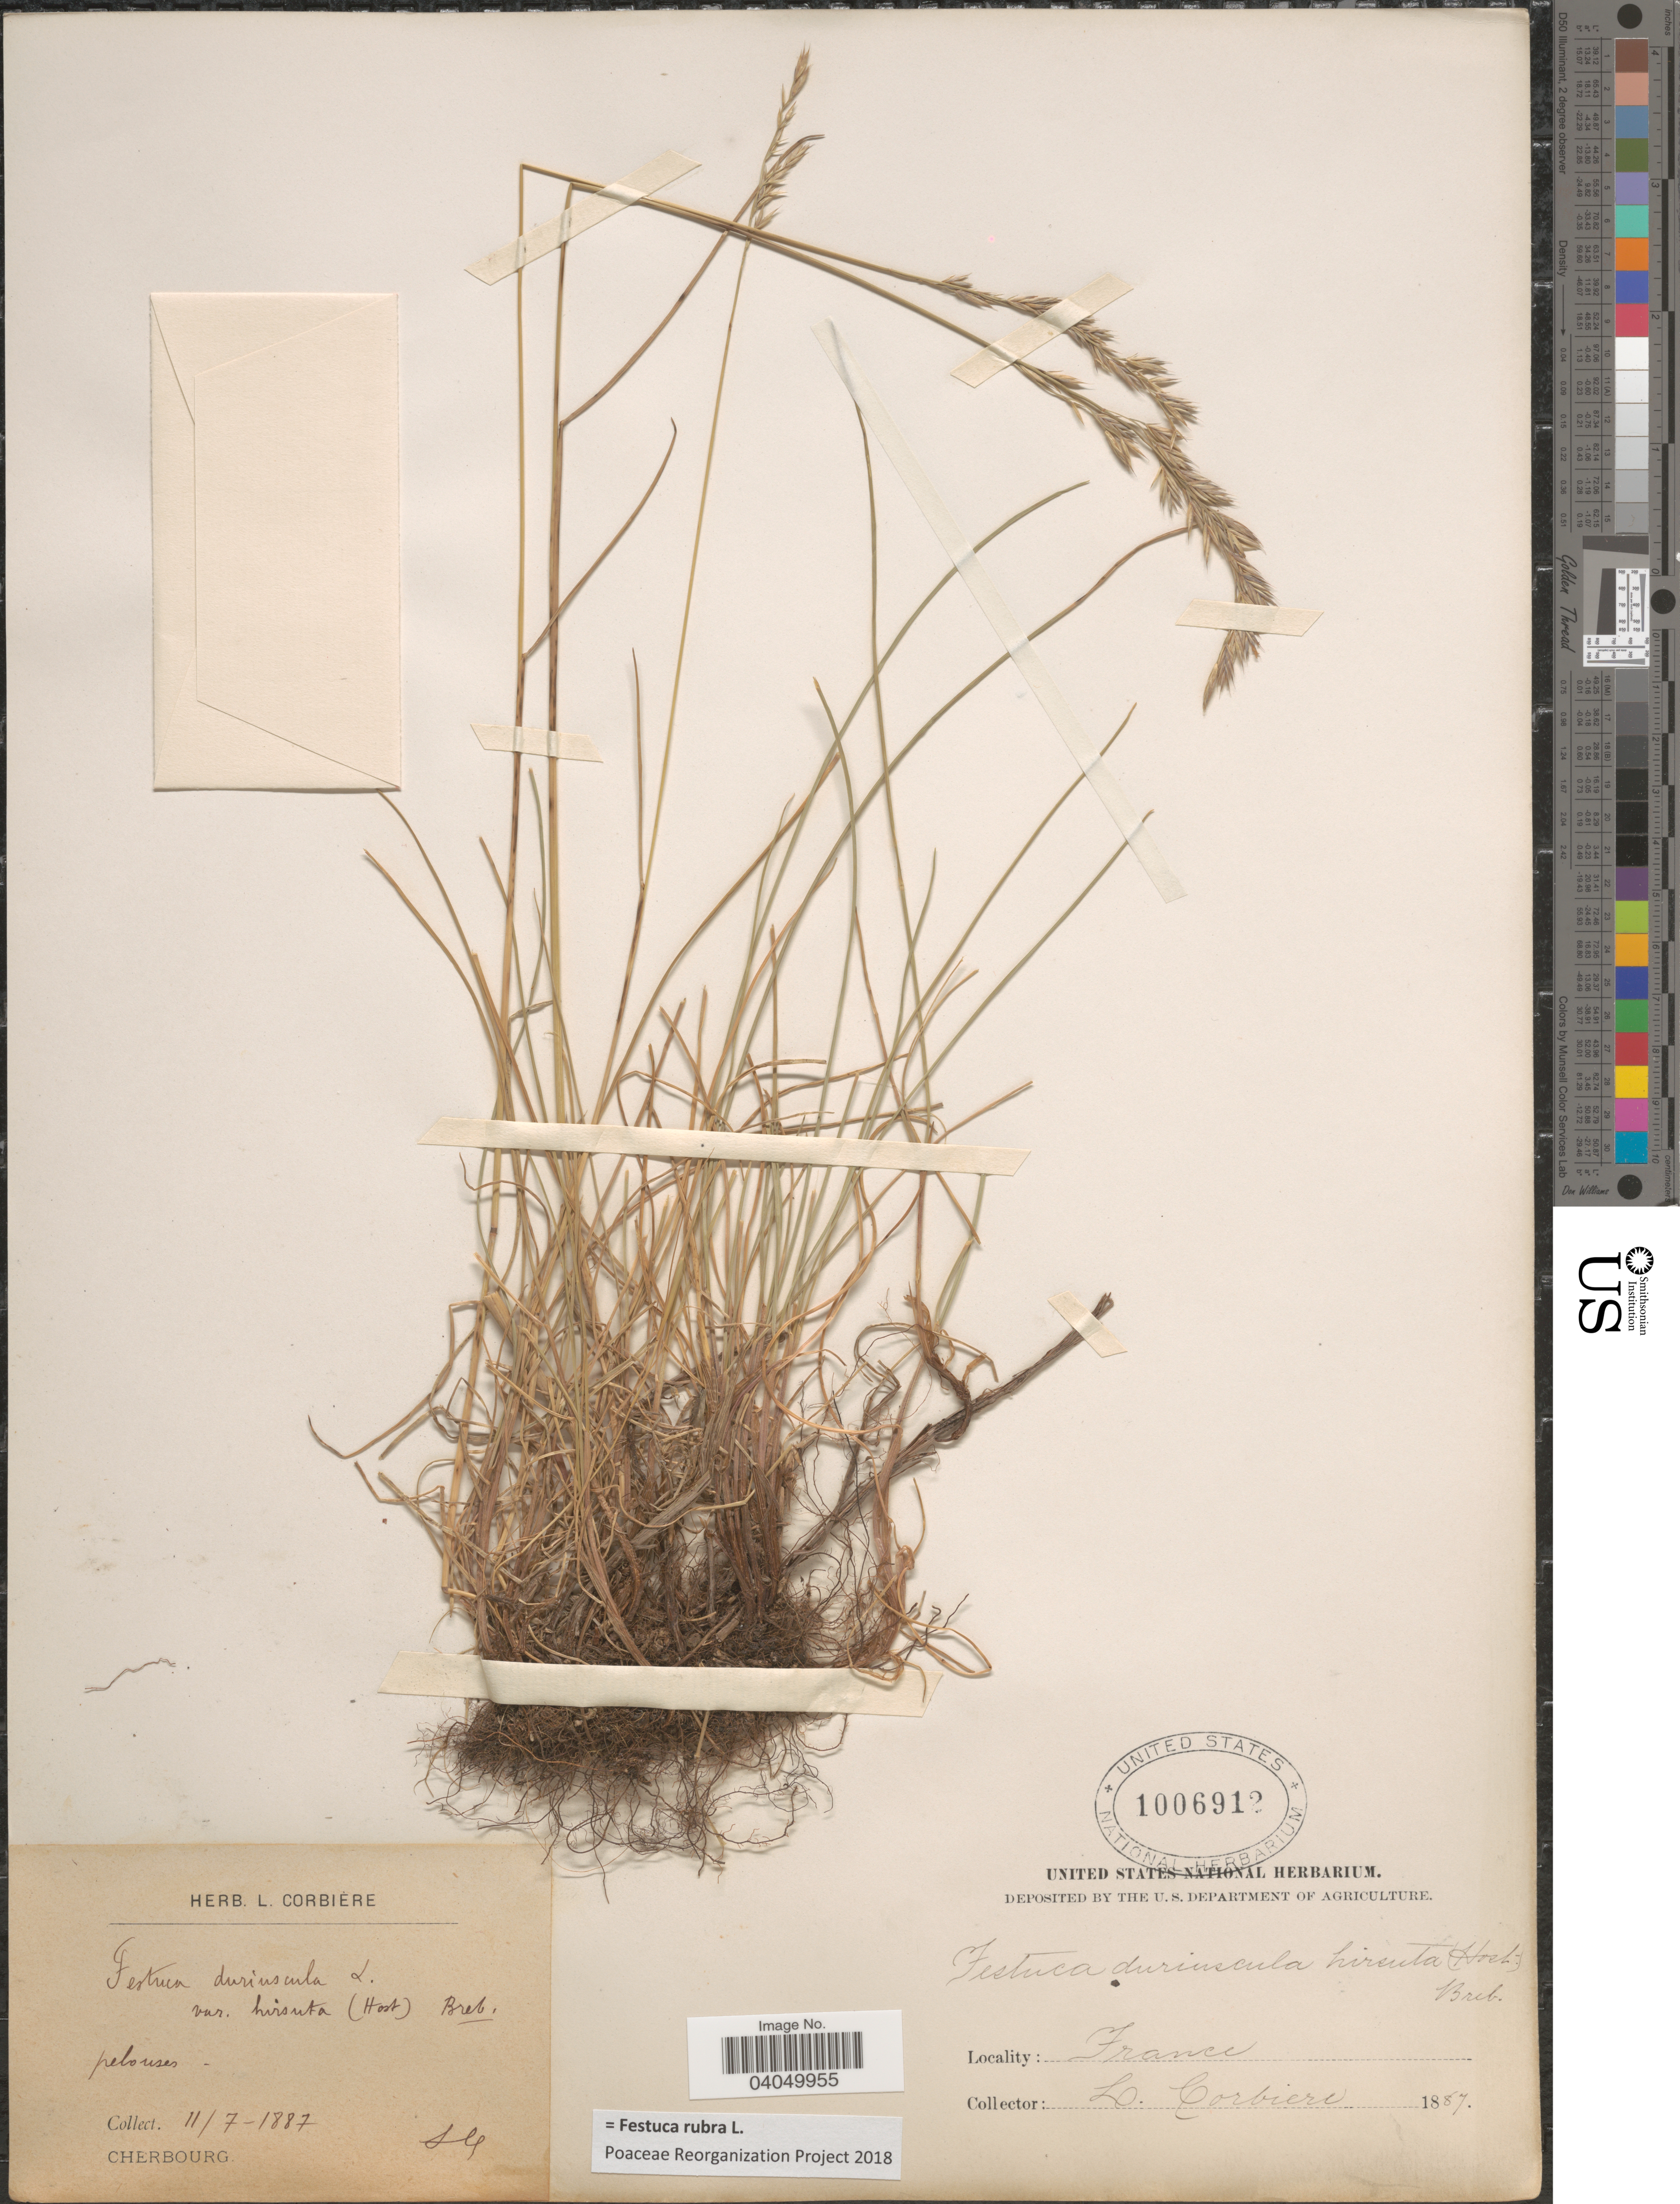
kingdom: Plantae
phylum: Tracheophyta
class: Liliopsida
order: Poales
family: Poaceae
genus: Festuca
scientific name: Festuca rubra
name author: L.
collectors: L. Corbière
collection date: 1887-07-11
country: France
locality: Pelouses. Cherbourg.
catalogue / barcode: US 1006912